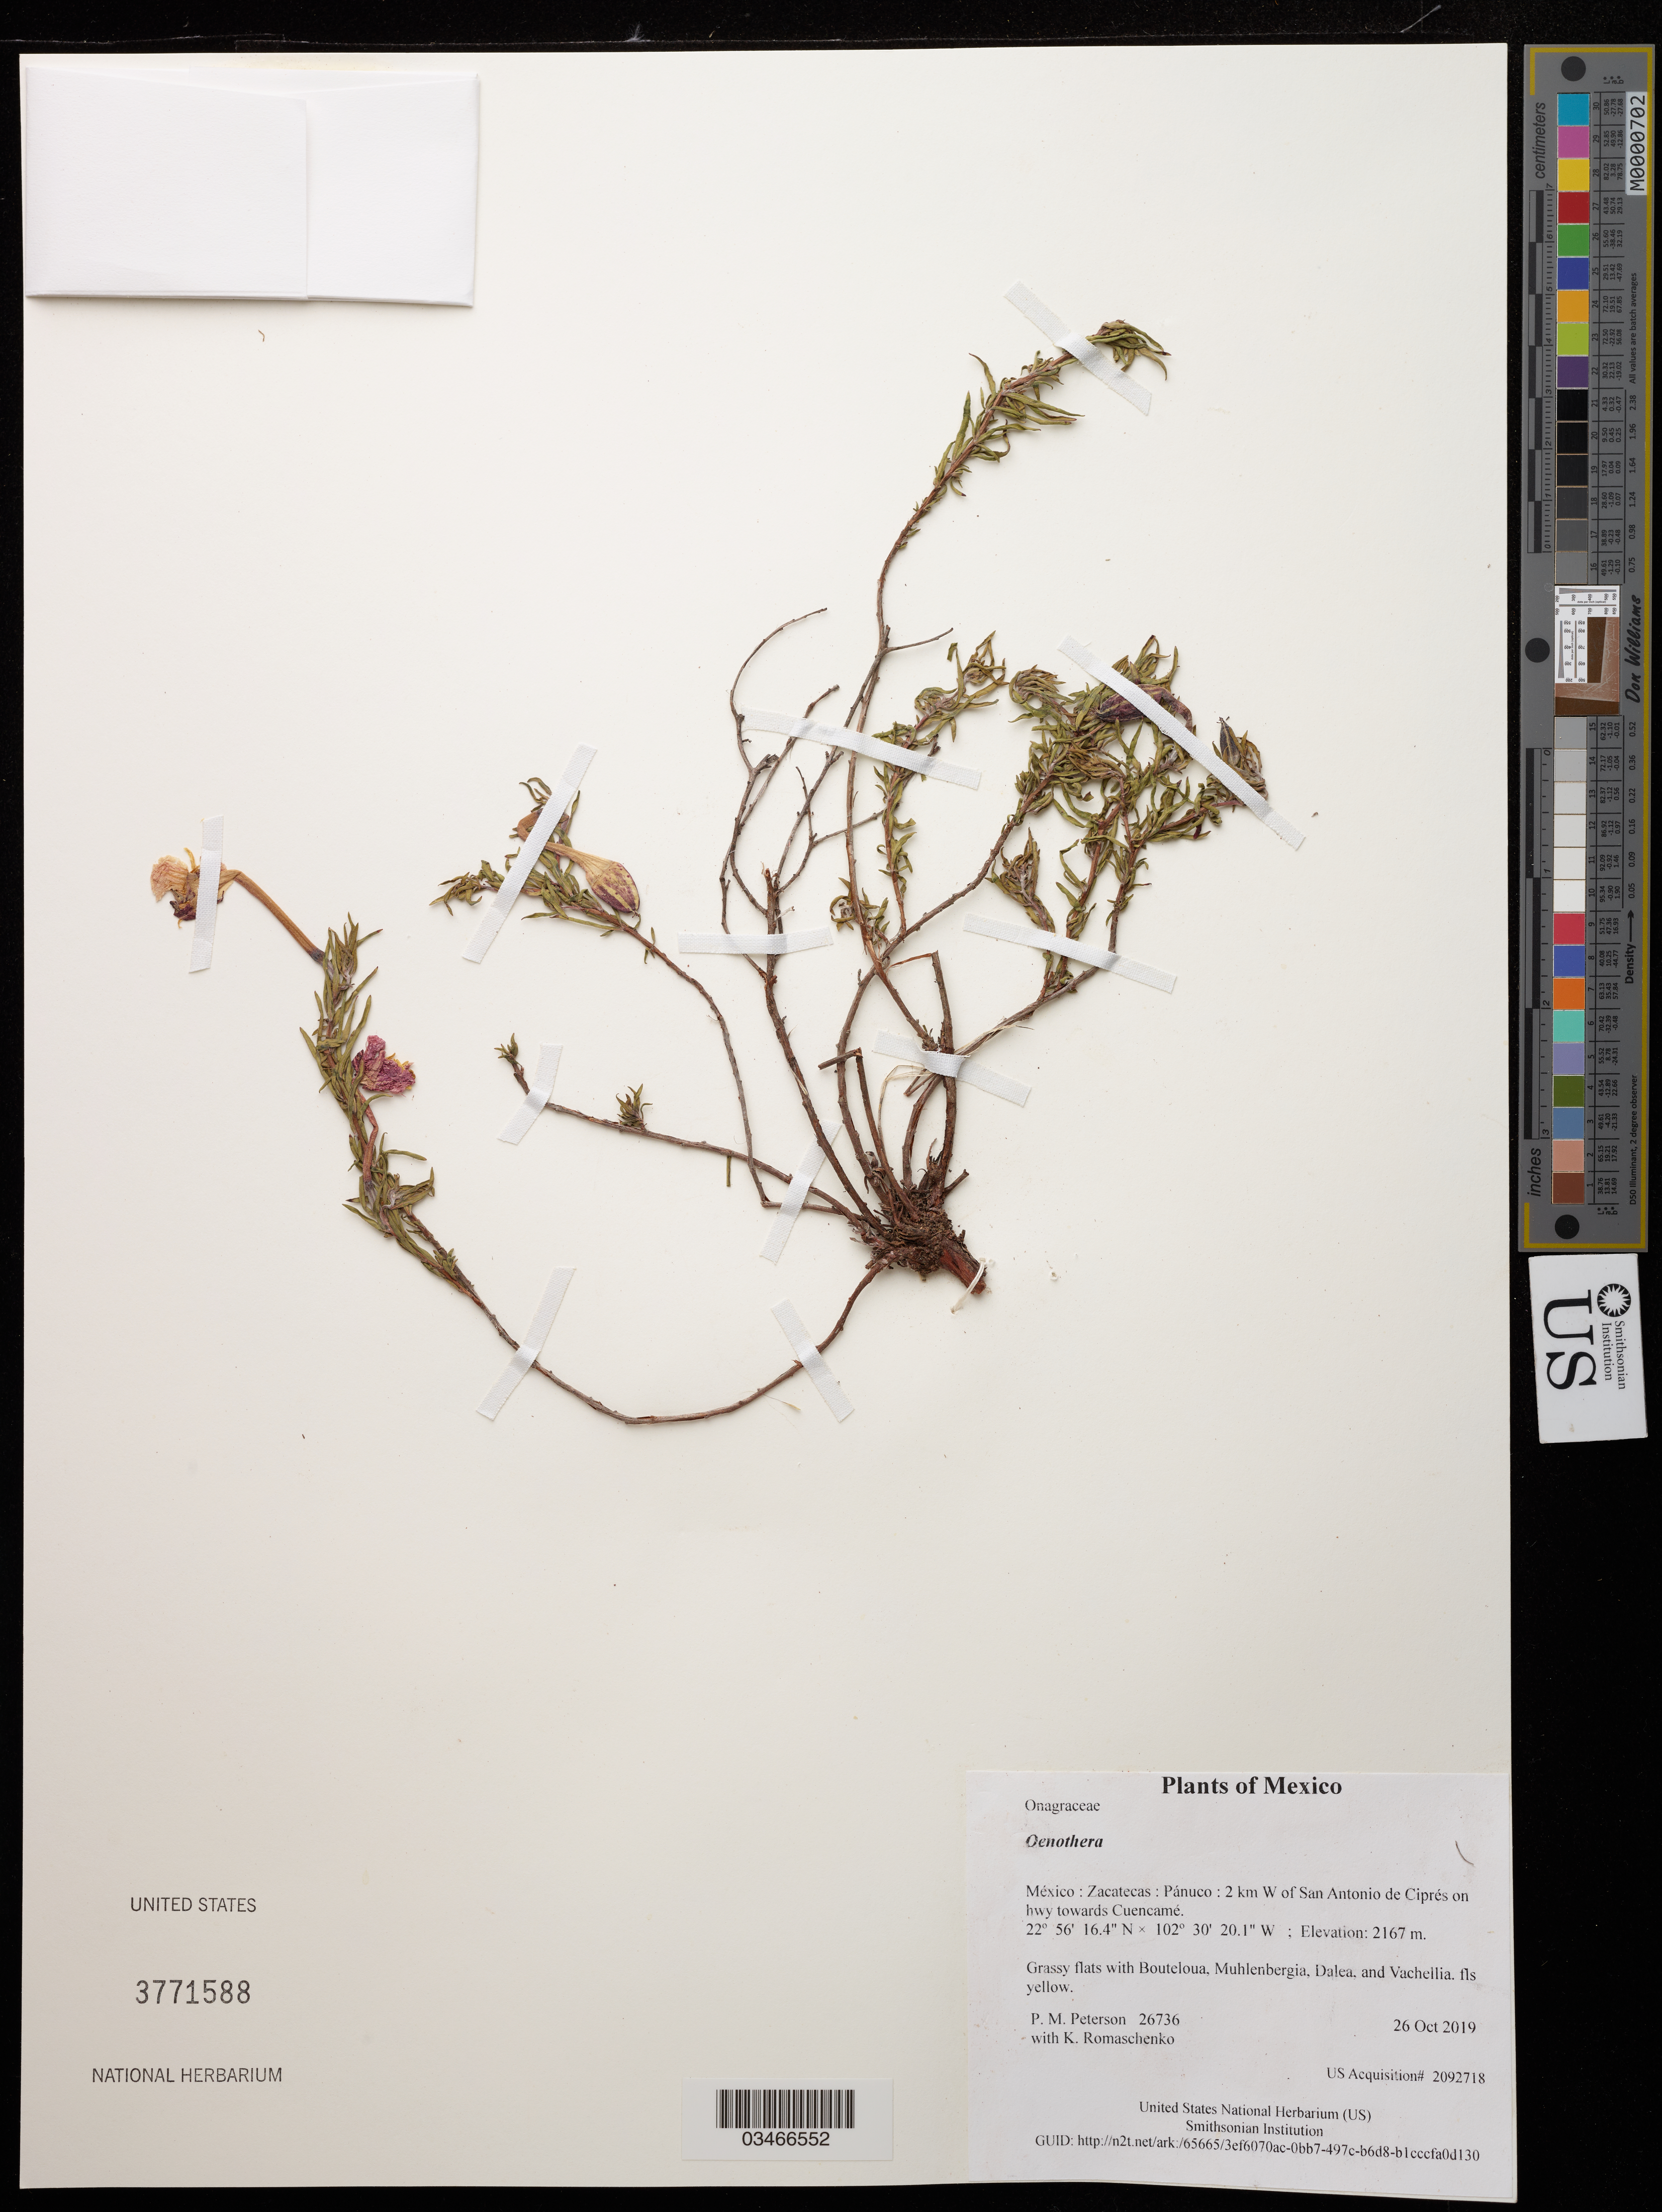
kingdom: Plantae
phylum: Tracheophyta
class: Magnoliopsida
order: Myrtales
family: Onagraceae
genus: Oenothera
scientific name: Oenothera sp.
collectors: P. M. Peterson & K. Romaschenko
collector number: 26736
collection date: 2019-10-26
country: México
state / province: Zacatecas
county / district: Pánuco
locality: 2 km W of San Antonio de Ciprés on hwy towards Cuencamé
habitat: Grassy flats with Bouteloua, Muhlenbergia, Dalea, and Vachellia.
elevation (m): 2167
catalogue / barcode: US 3771588